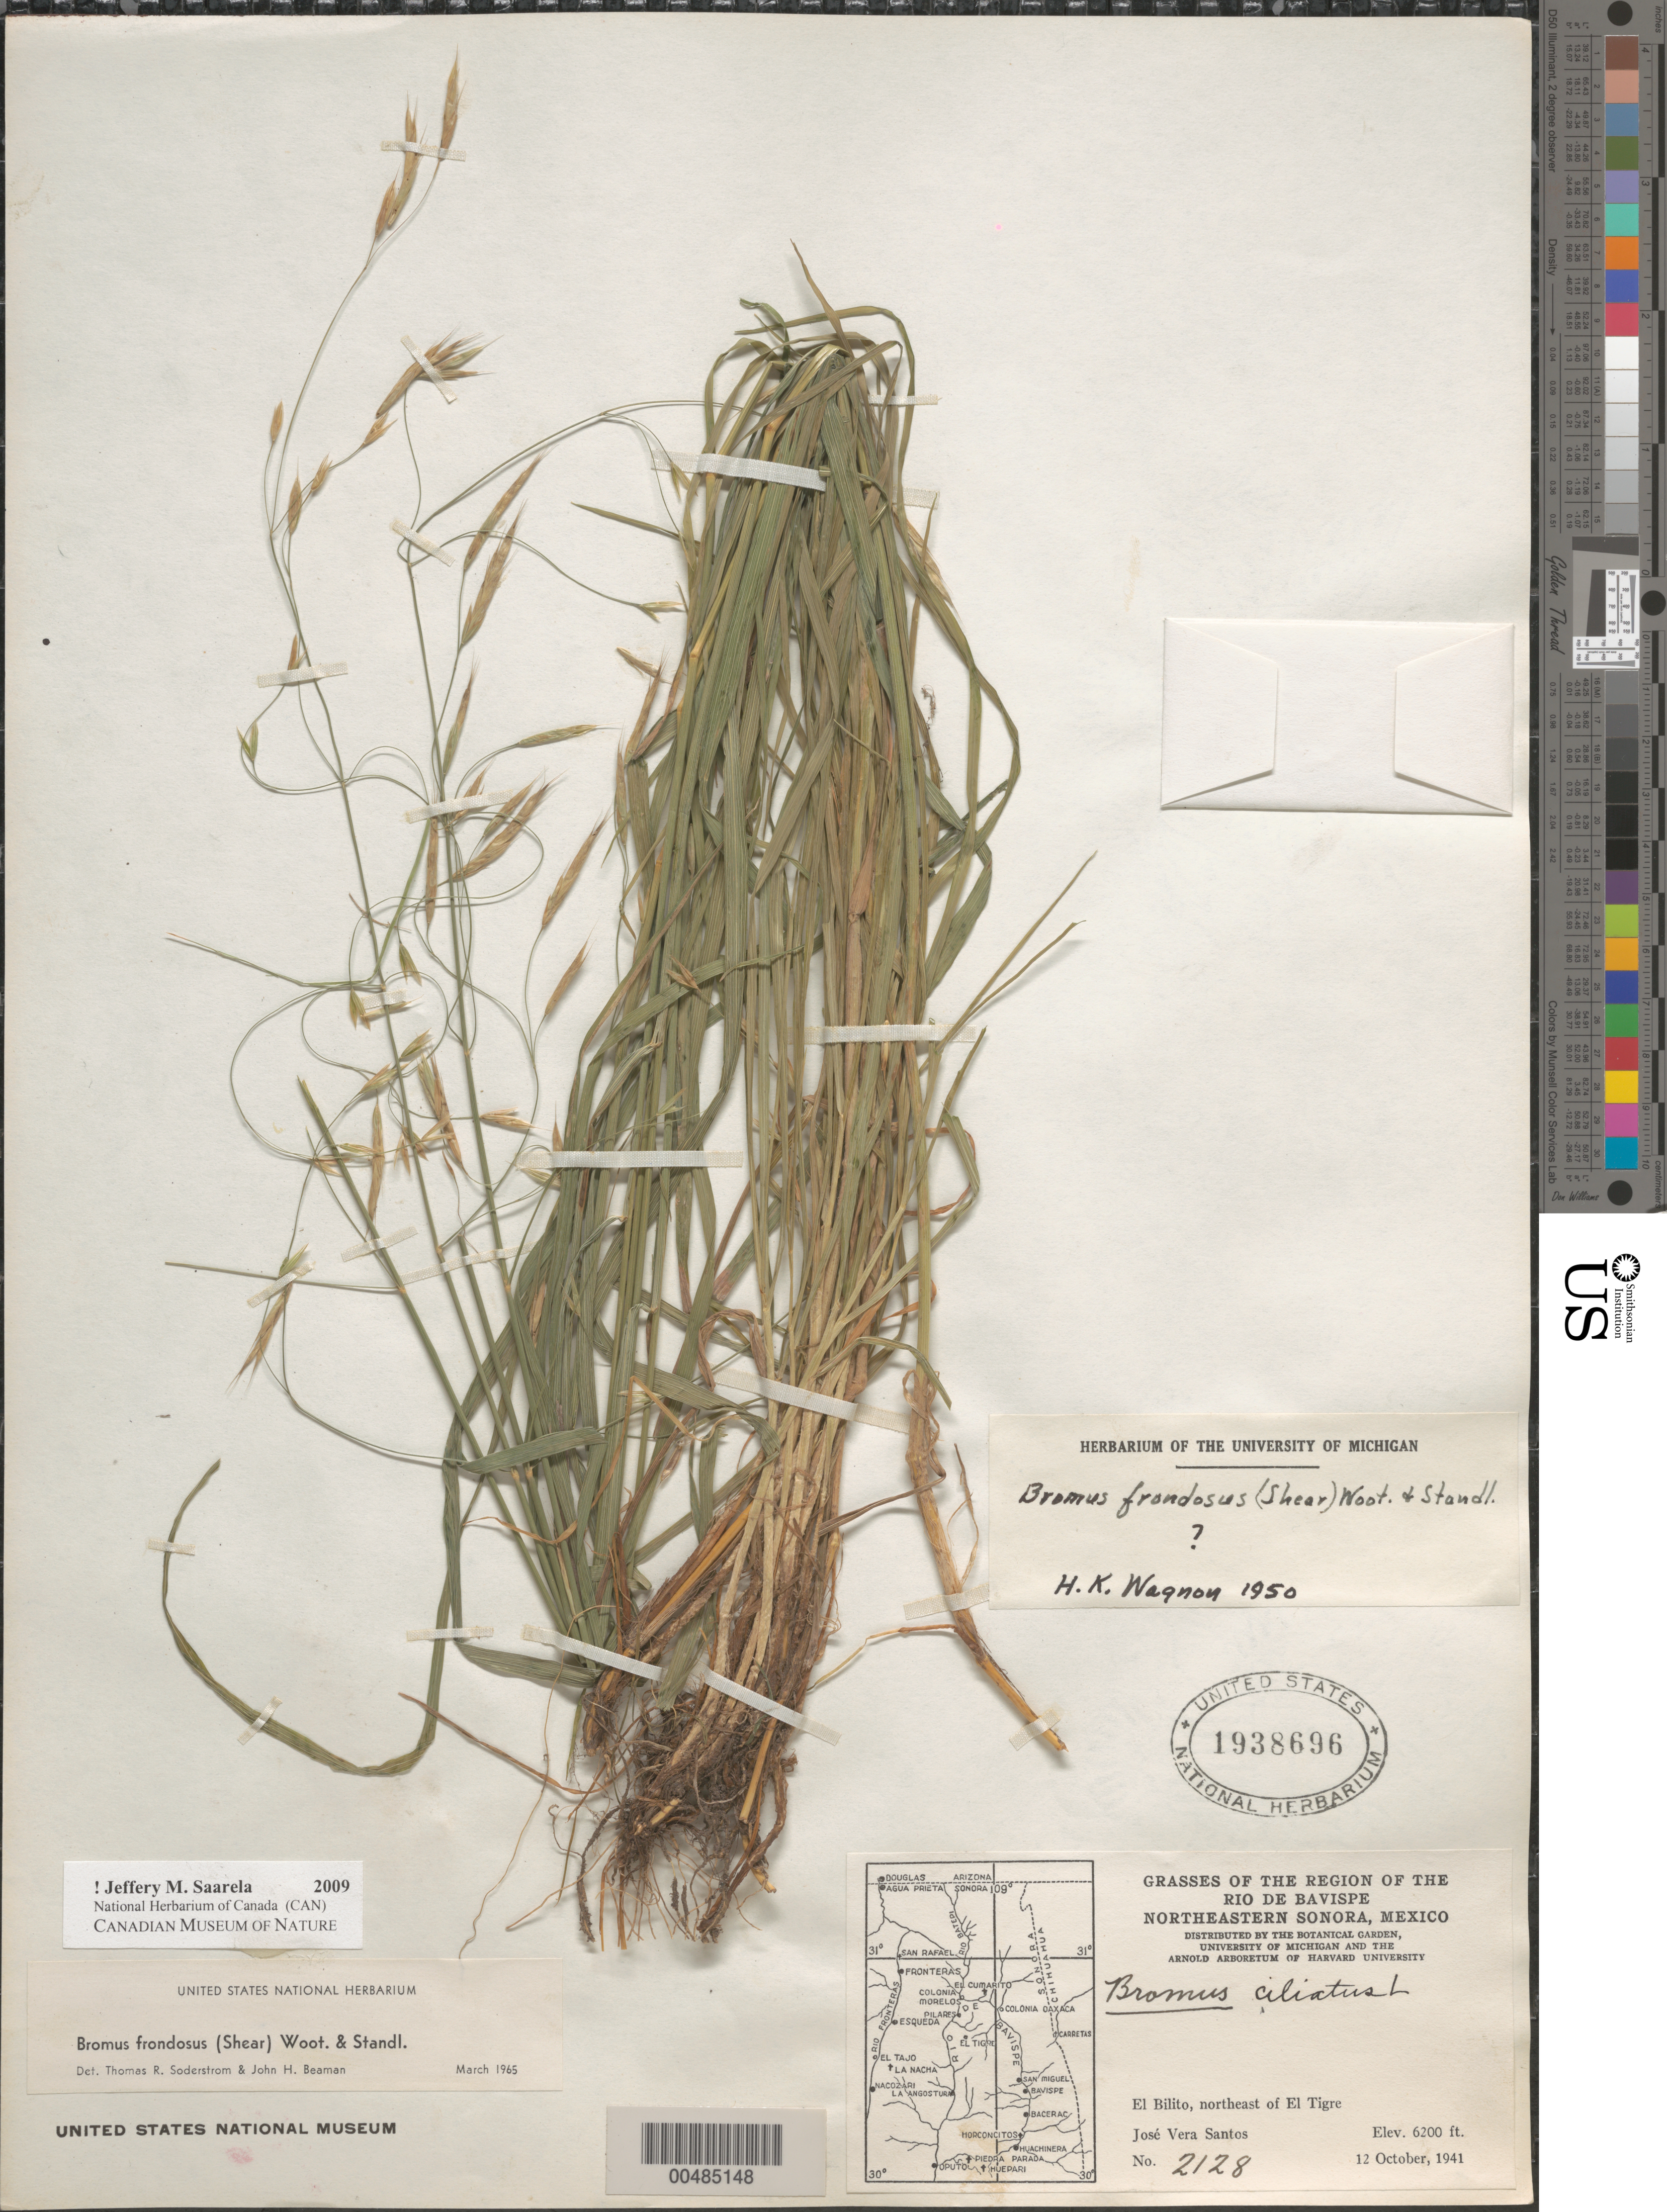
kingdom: Plantae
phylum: Tracheophyta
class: Liliopsida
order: Poales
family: Poaceae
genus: Bromus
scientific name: Bromus porteri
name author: (J.M. Coult.) Nash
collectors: J. V. Santos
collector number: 2128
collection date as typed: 12 Oct 1941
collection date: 1941-10-12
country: Mexico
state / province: Sinaloa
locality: Region of the Rio de Bavispe, NE Sonora, El Bilito, NE of El Tigre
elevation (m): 1890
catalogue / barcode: US 1938696